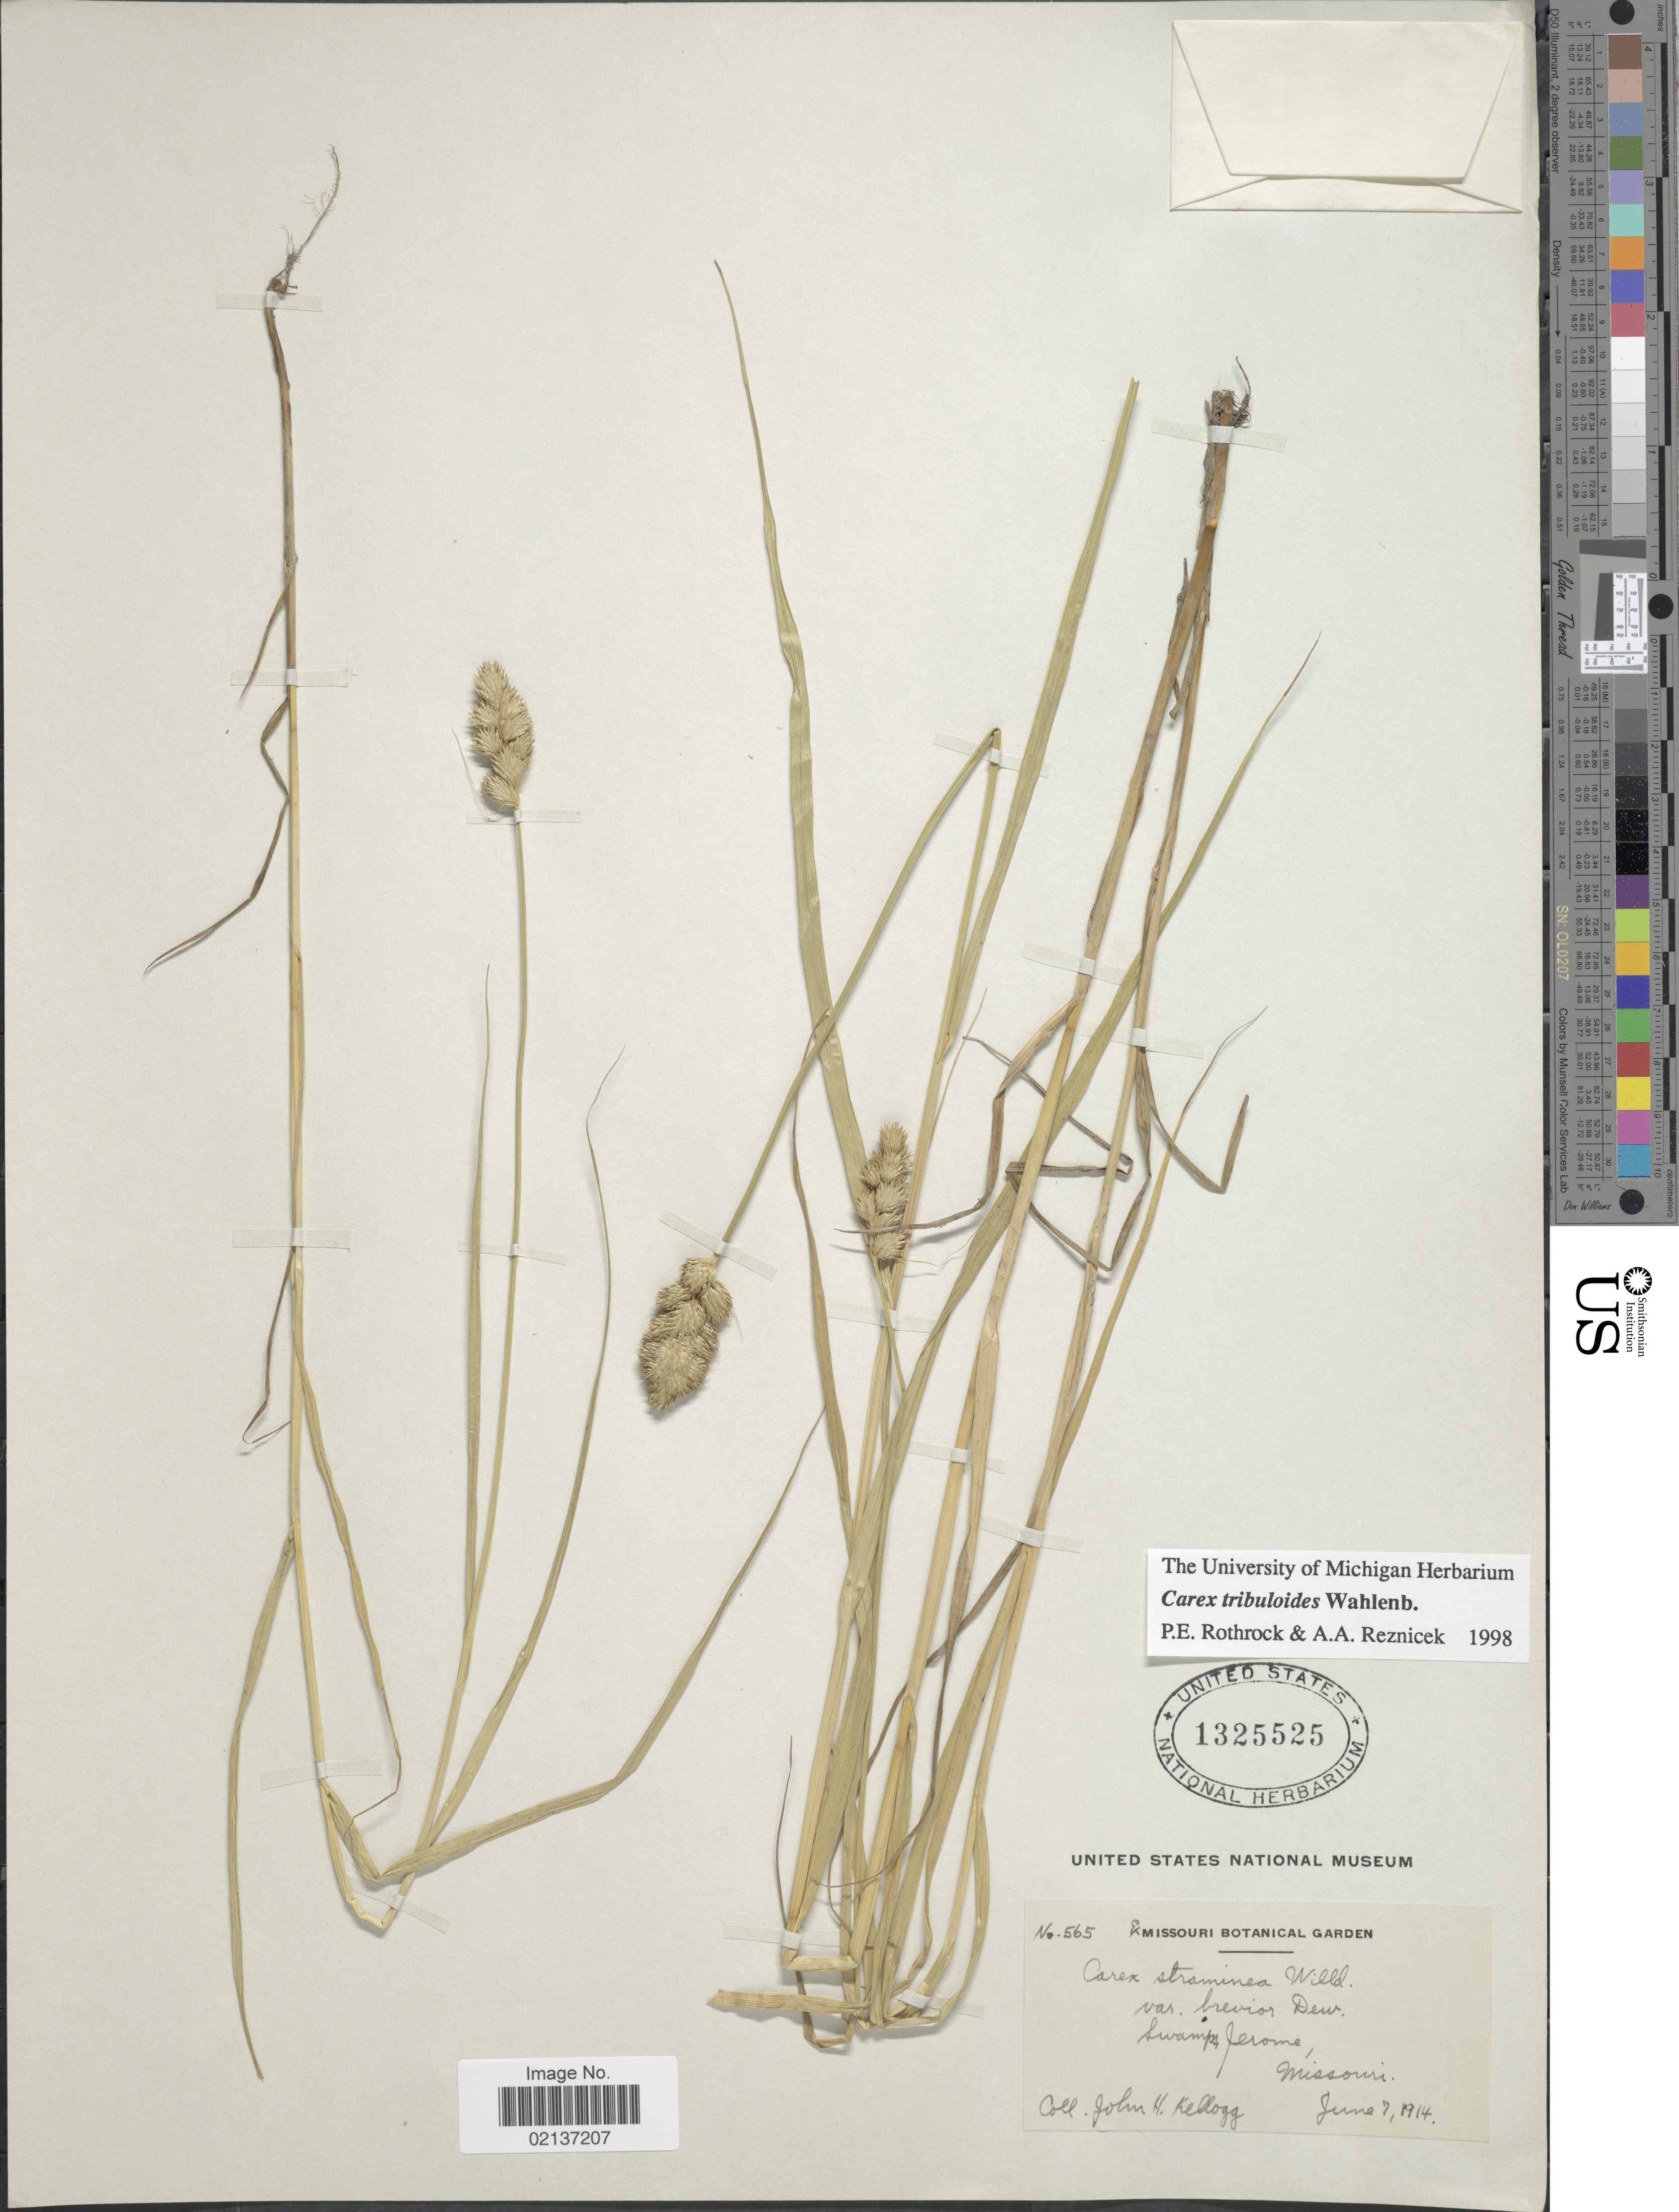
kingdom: Plantae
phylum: Tracheophyta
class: Liliopsida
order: Poales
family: Cyperaceae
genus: Carex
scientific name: Carex tribuloides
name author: Wahlenb.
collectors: J. H. Kellogg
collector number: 565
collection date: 1914-06-07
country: United States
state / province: Missouri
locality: Swamp Jerome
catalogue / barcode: US 1325525